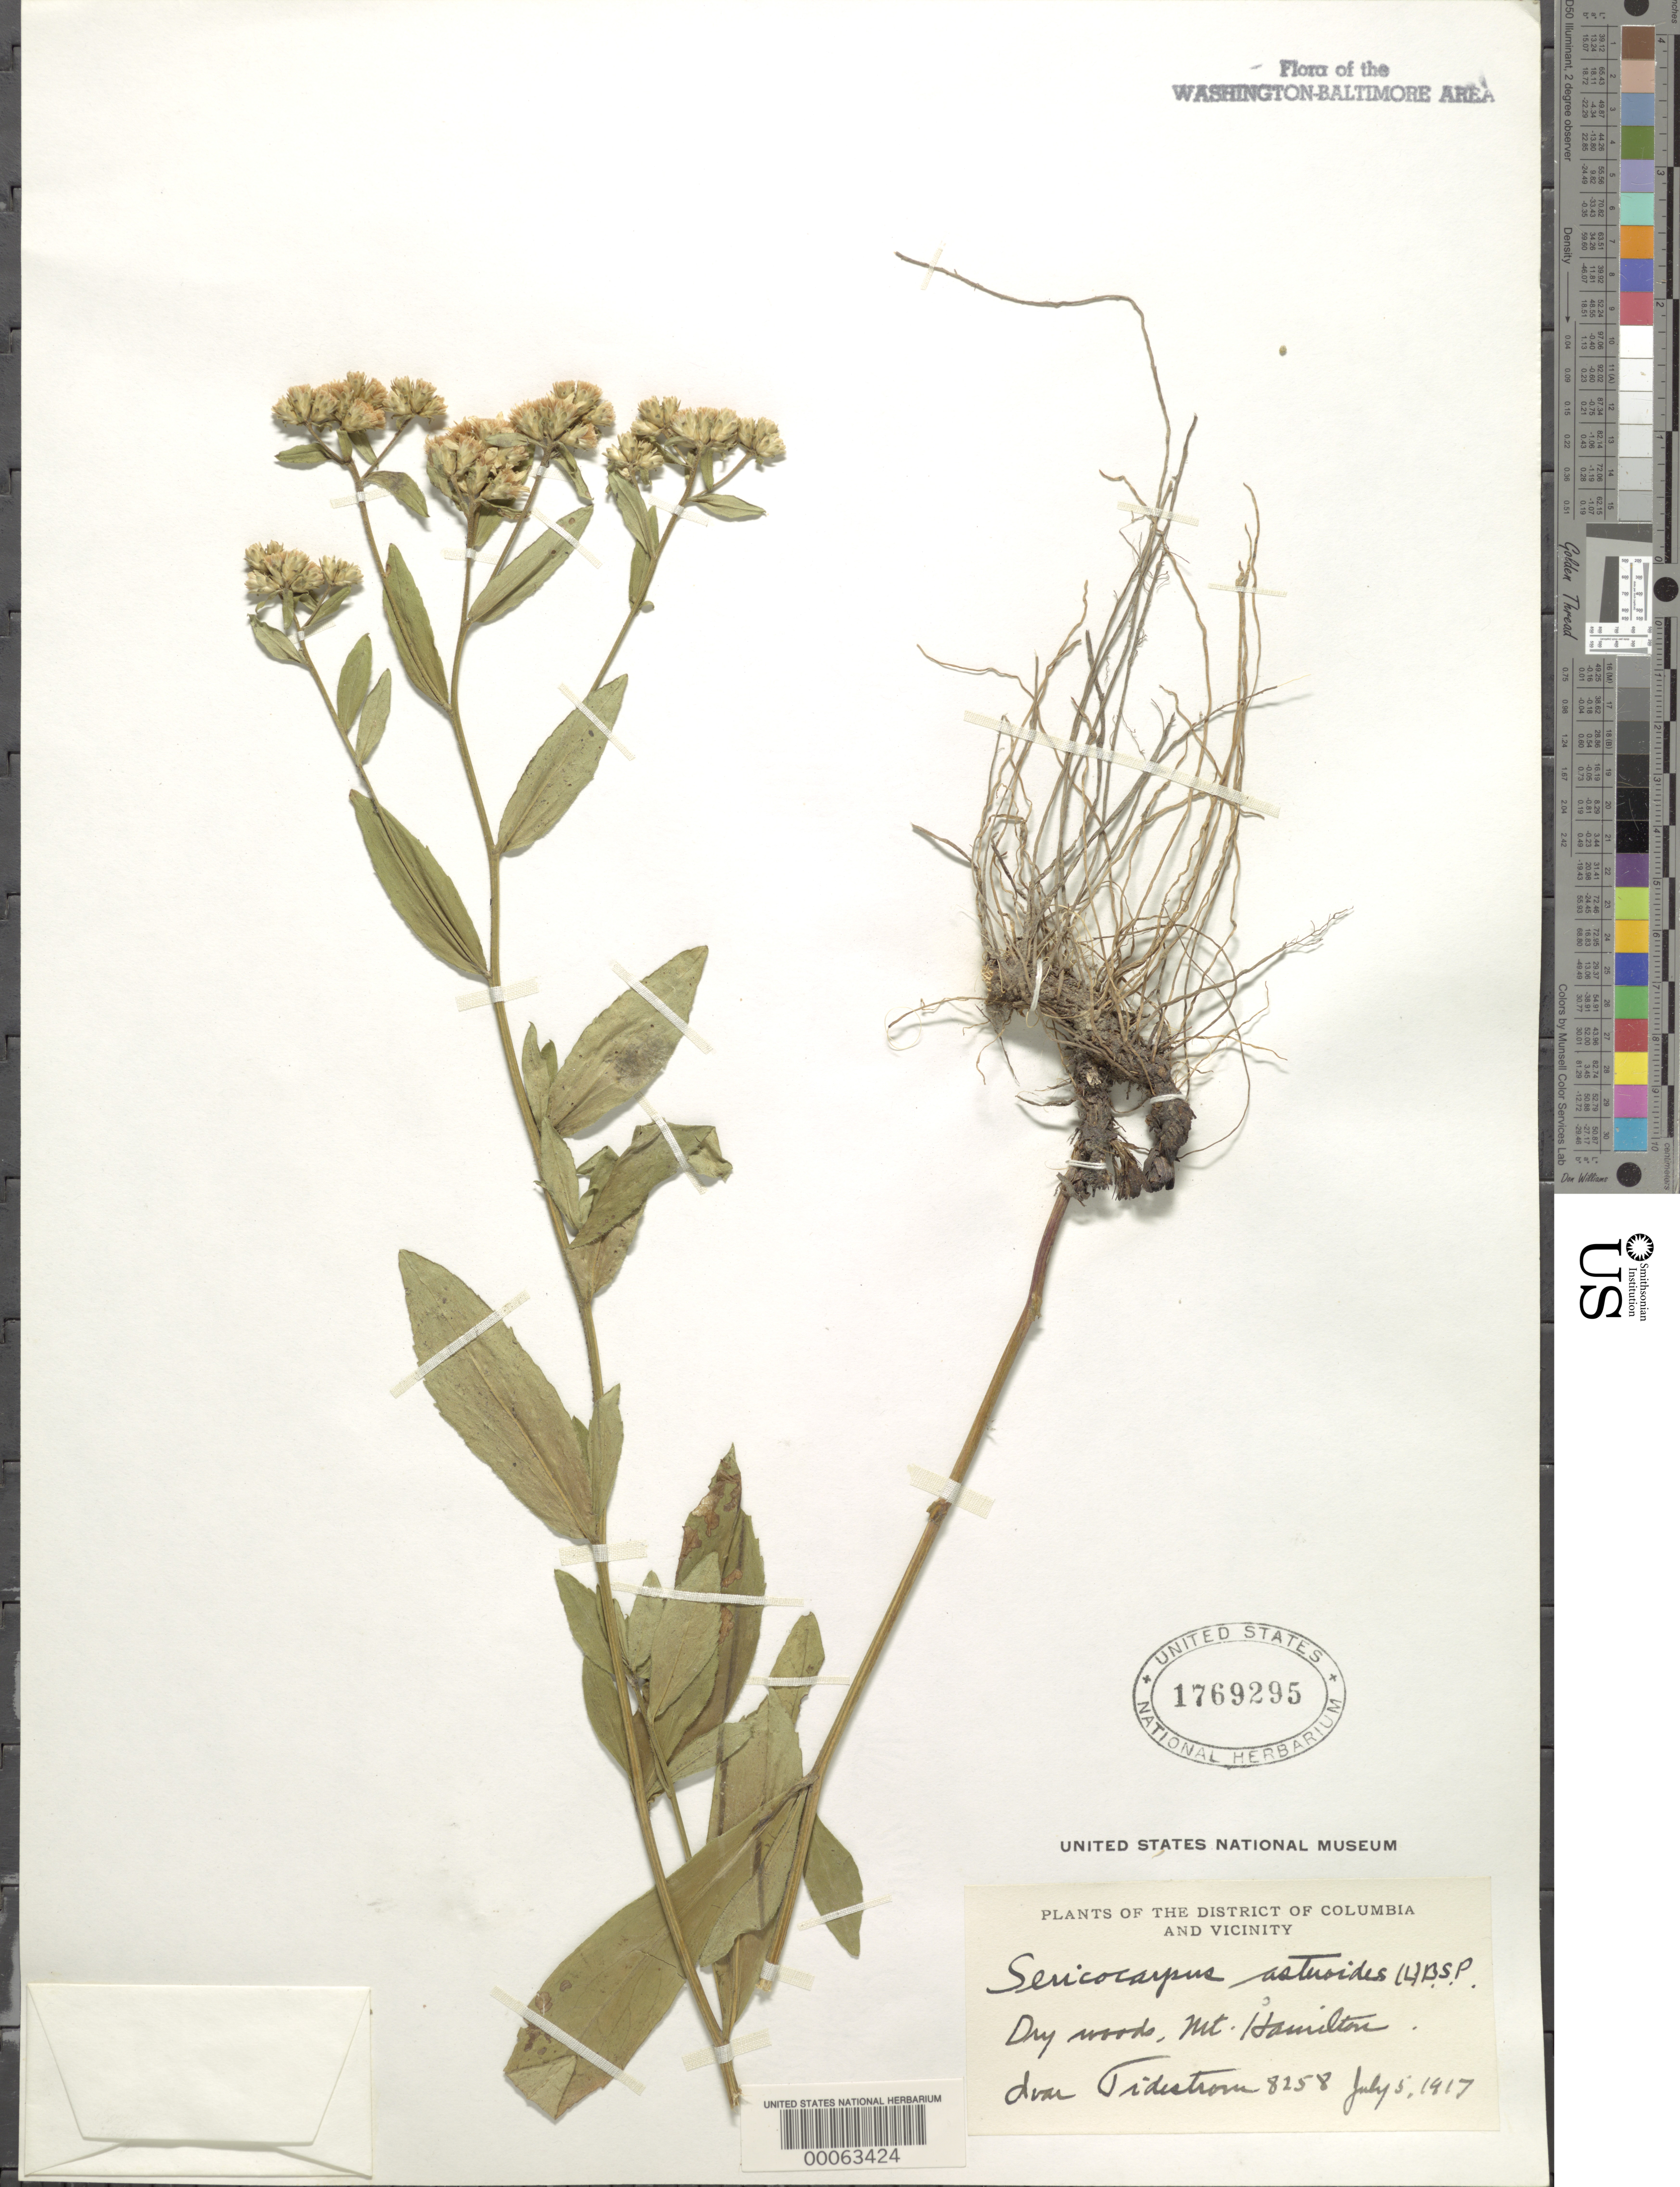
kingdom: Plantae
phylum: Tracheophyta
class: Magnoliopsida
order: Asterales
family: Asteraceae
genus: Sericocarpus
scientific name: Sericocarpus asteroides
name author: (L.) Britton, Stearns & Poggenb.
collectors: I. F. Tidestrom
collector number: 8258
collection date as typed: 05 Jul 1917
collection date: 1917-07-05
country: United States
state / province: District of Columbia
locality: Mount Hamilton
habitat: Dry woods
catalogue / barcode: US 1769295